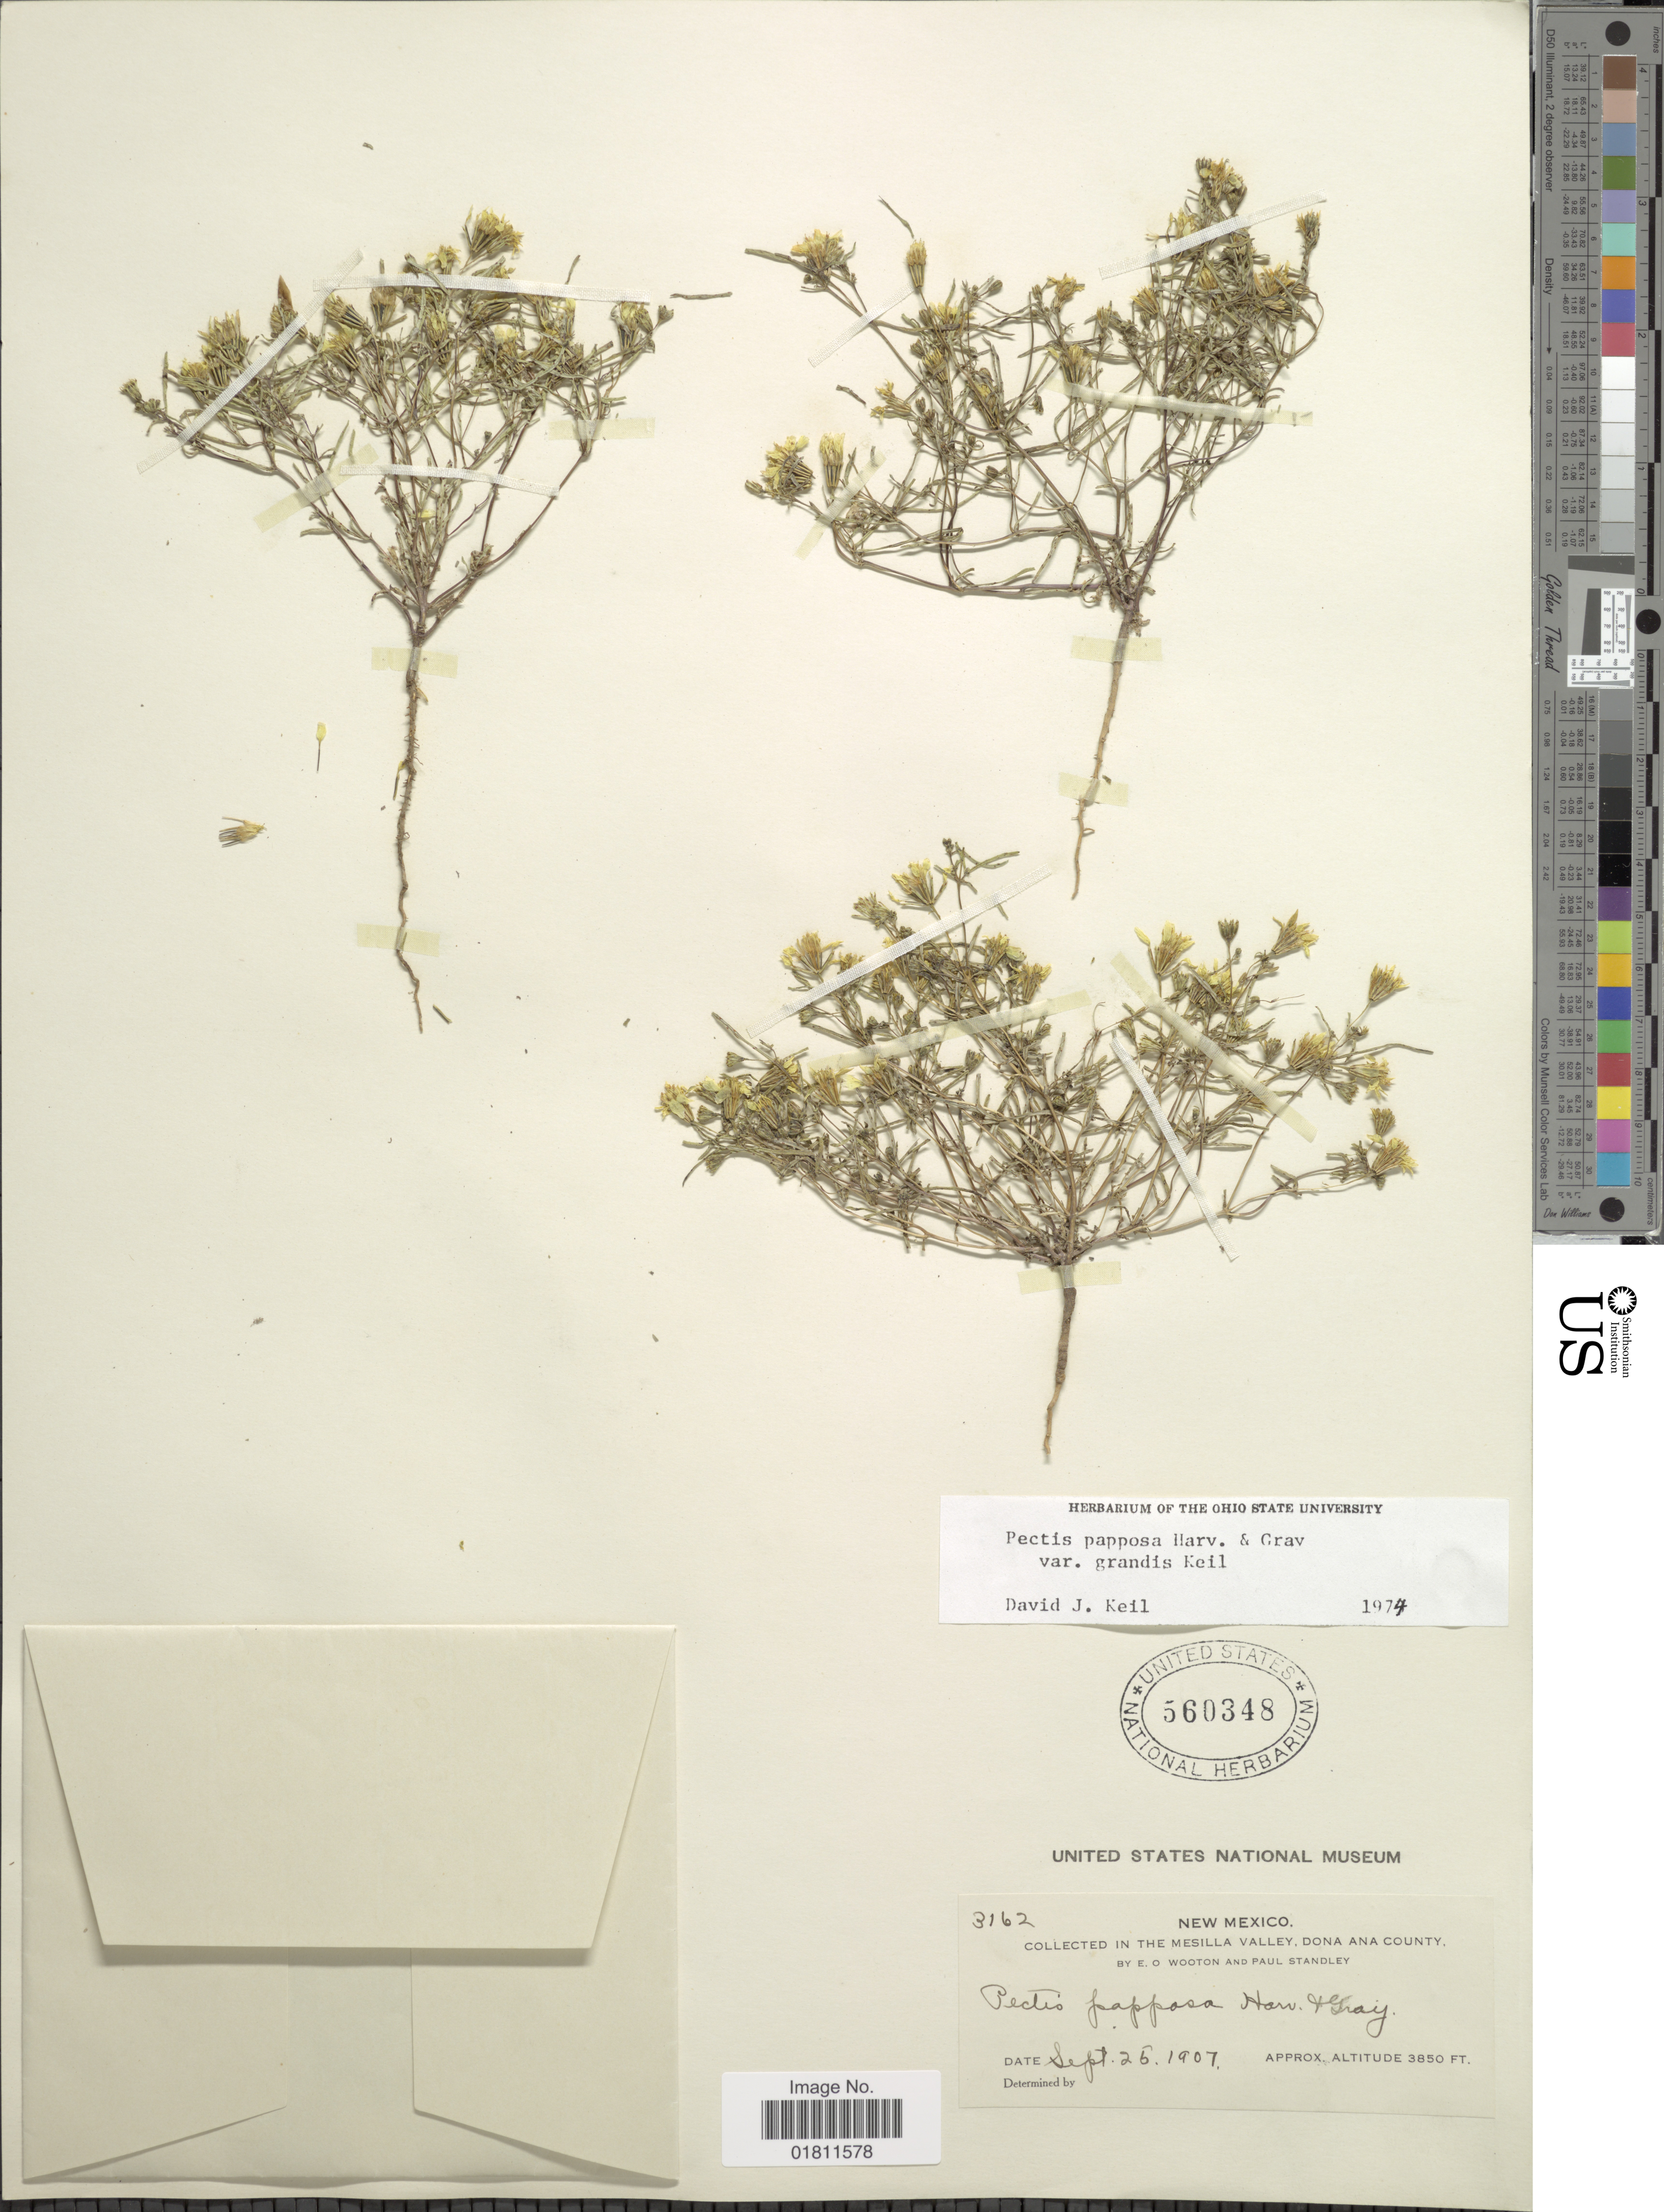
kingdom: Plantae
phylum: Tracheophyta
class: Magnoliopsida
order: Asterales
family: Asteraceae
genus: Pectis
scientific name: Pectis papposa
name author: Harv. & A. Gray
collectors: E. O. Wooton & P. C. Standley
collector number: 3162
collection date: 1907-09-25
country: United States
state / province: New Mexico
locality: New Mexico. In the Mesila Valley, Dona Ana County.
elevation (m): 1173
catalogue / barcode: US 560348